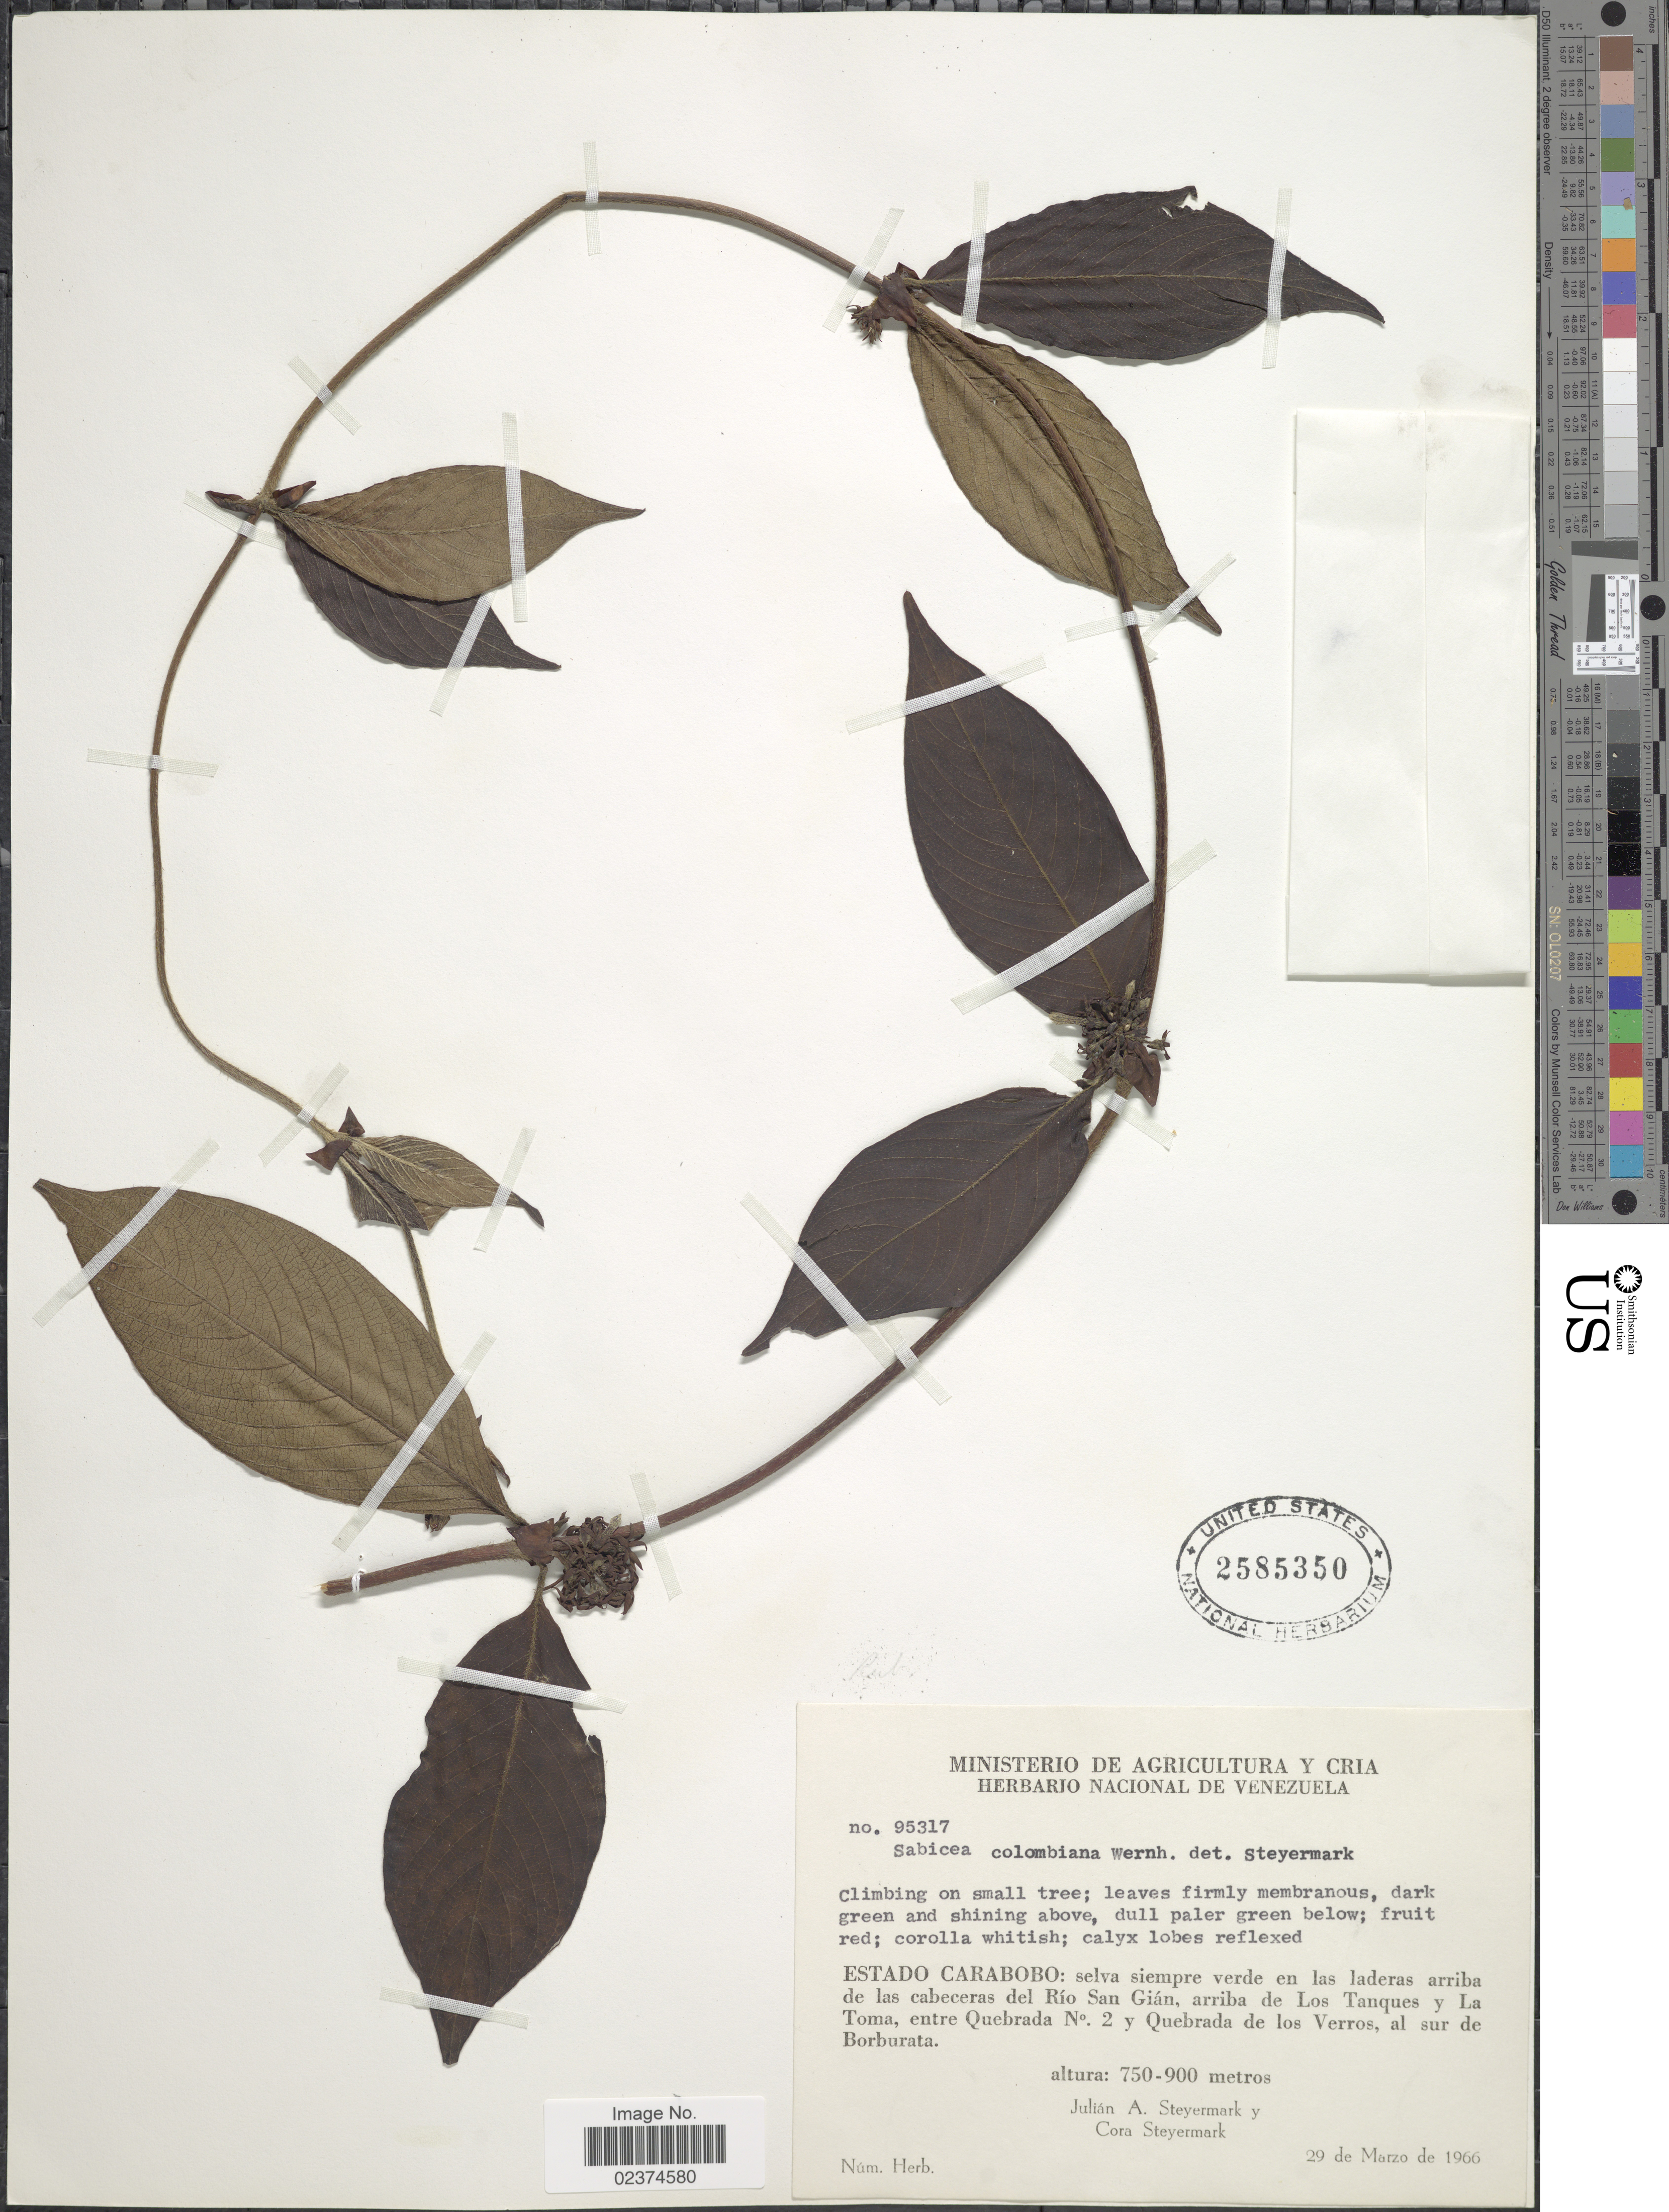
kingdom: Plantae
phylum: Tracheophyta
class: Magnoliopsida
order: Gentianales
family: Rubiaceae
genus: Sabicea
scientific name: Sabicea colombiana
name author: Wernham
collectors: J. Steyermark & C. Steyermark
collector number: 95317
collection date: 1966-03-29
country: Venezuela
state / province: Carabobo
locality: Selva siempre verde en las laderas arriba de las cabeceras del Rio San Gian. arriba de Los Tanques y La Toma, entre Quebrada y Quebrada de los Verros al sur de Borburata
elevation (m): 750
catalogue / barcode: US 2585350